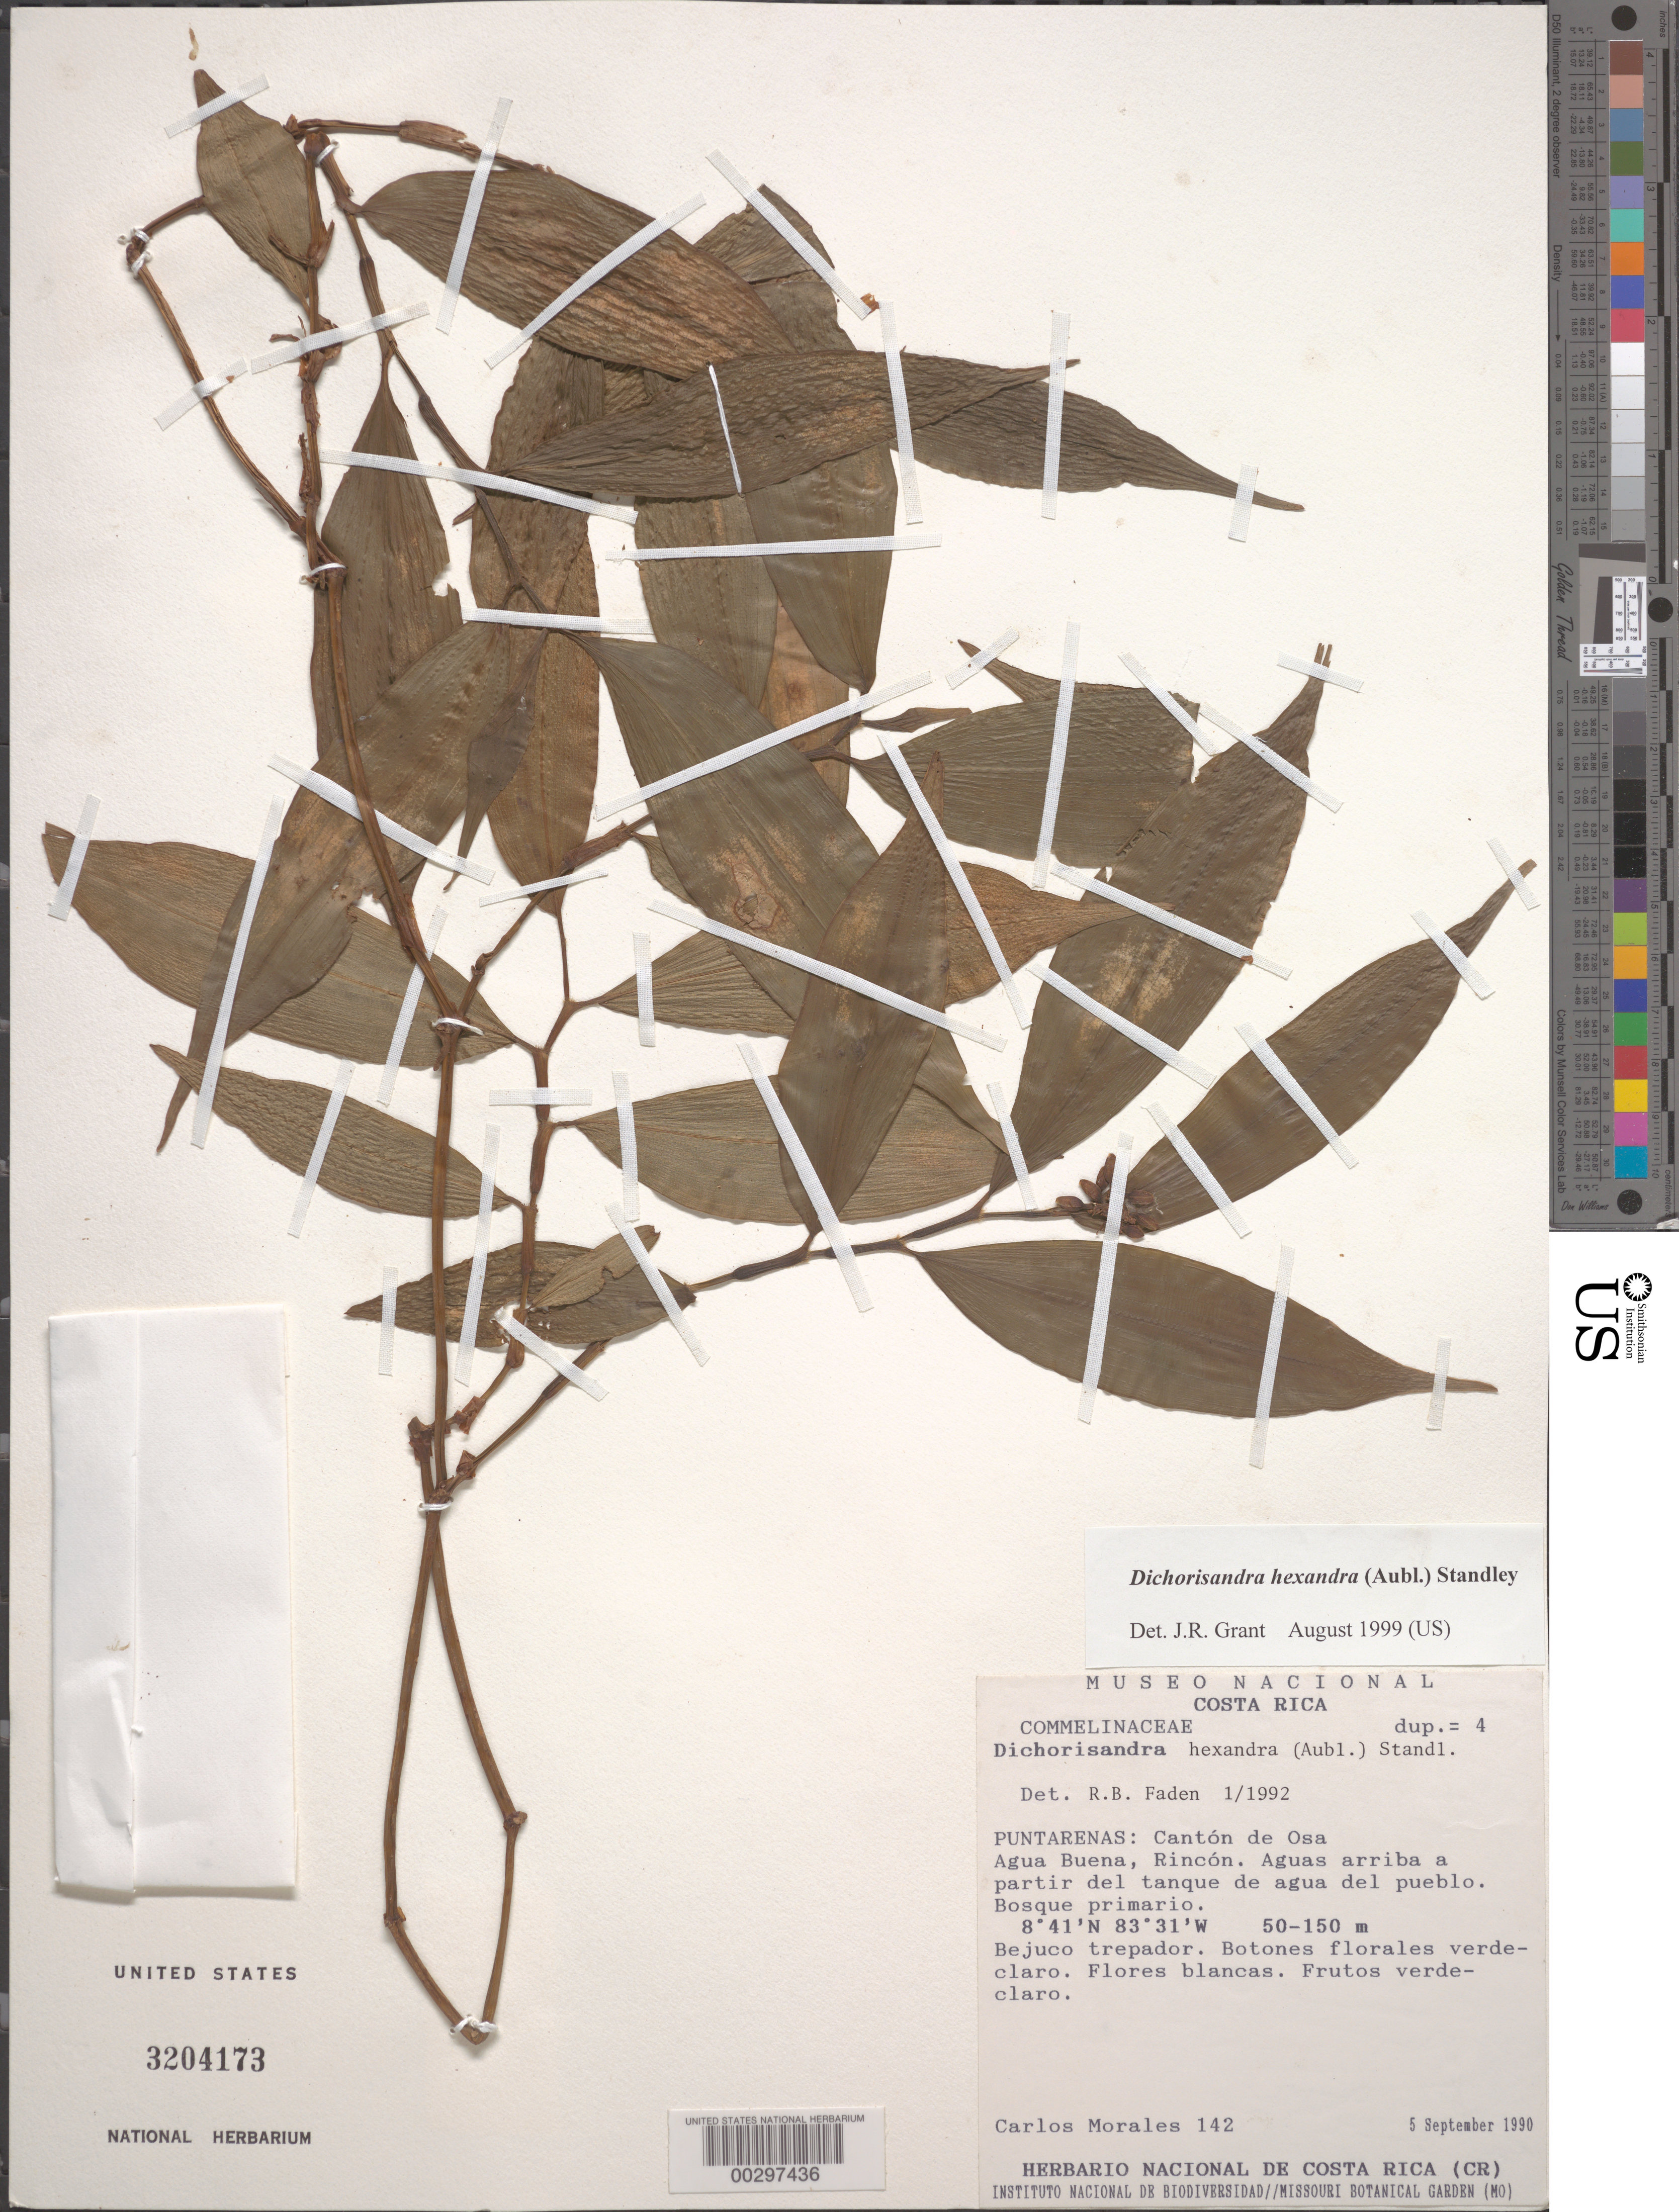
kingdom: Plantae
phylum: Tracheophyta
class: Liliopsida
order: Commelinales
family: Commelinaceae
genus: Dichorisandra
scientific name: Dichorisandra hexandra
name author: (Aubl.) Standl.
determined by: Faden, Robert B., (US), Smithsonian Institution - National Museum of Natural History (UNITED STATES)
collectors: C. Morales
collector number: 142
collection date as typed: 05 Sep 1990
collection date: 1990-09-05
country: Costa Rica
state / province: Puntarenas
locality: Osa agua buena, rincon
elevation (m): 50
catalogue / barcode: US 3204173